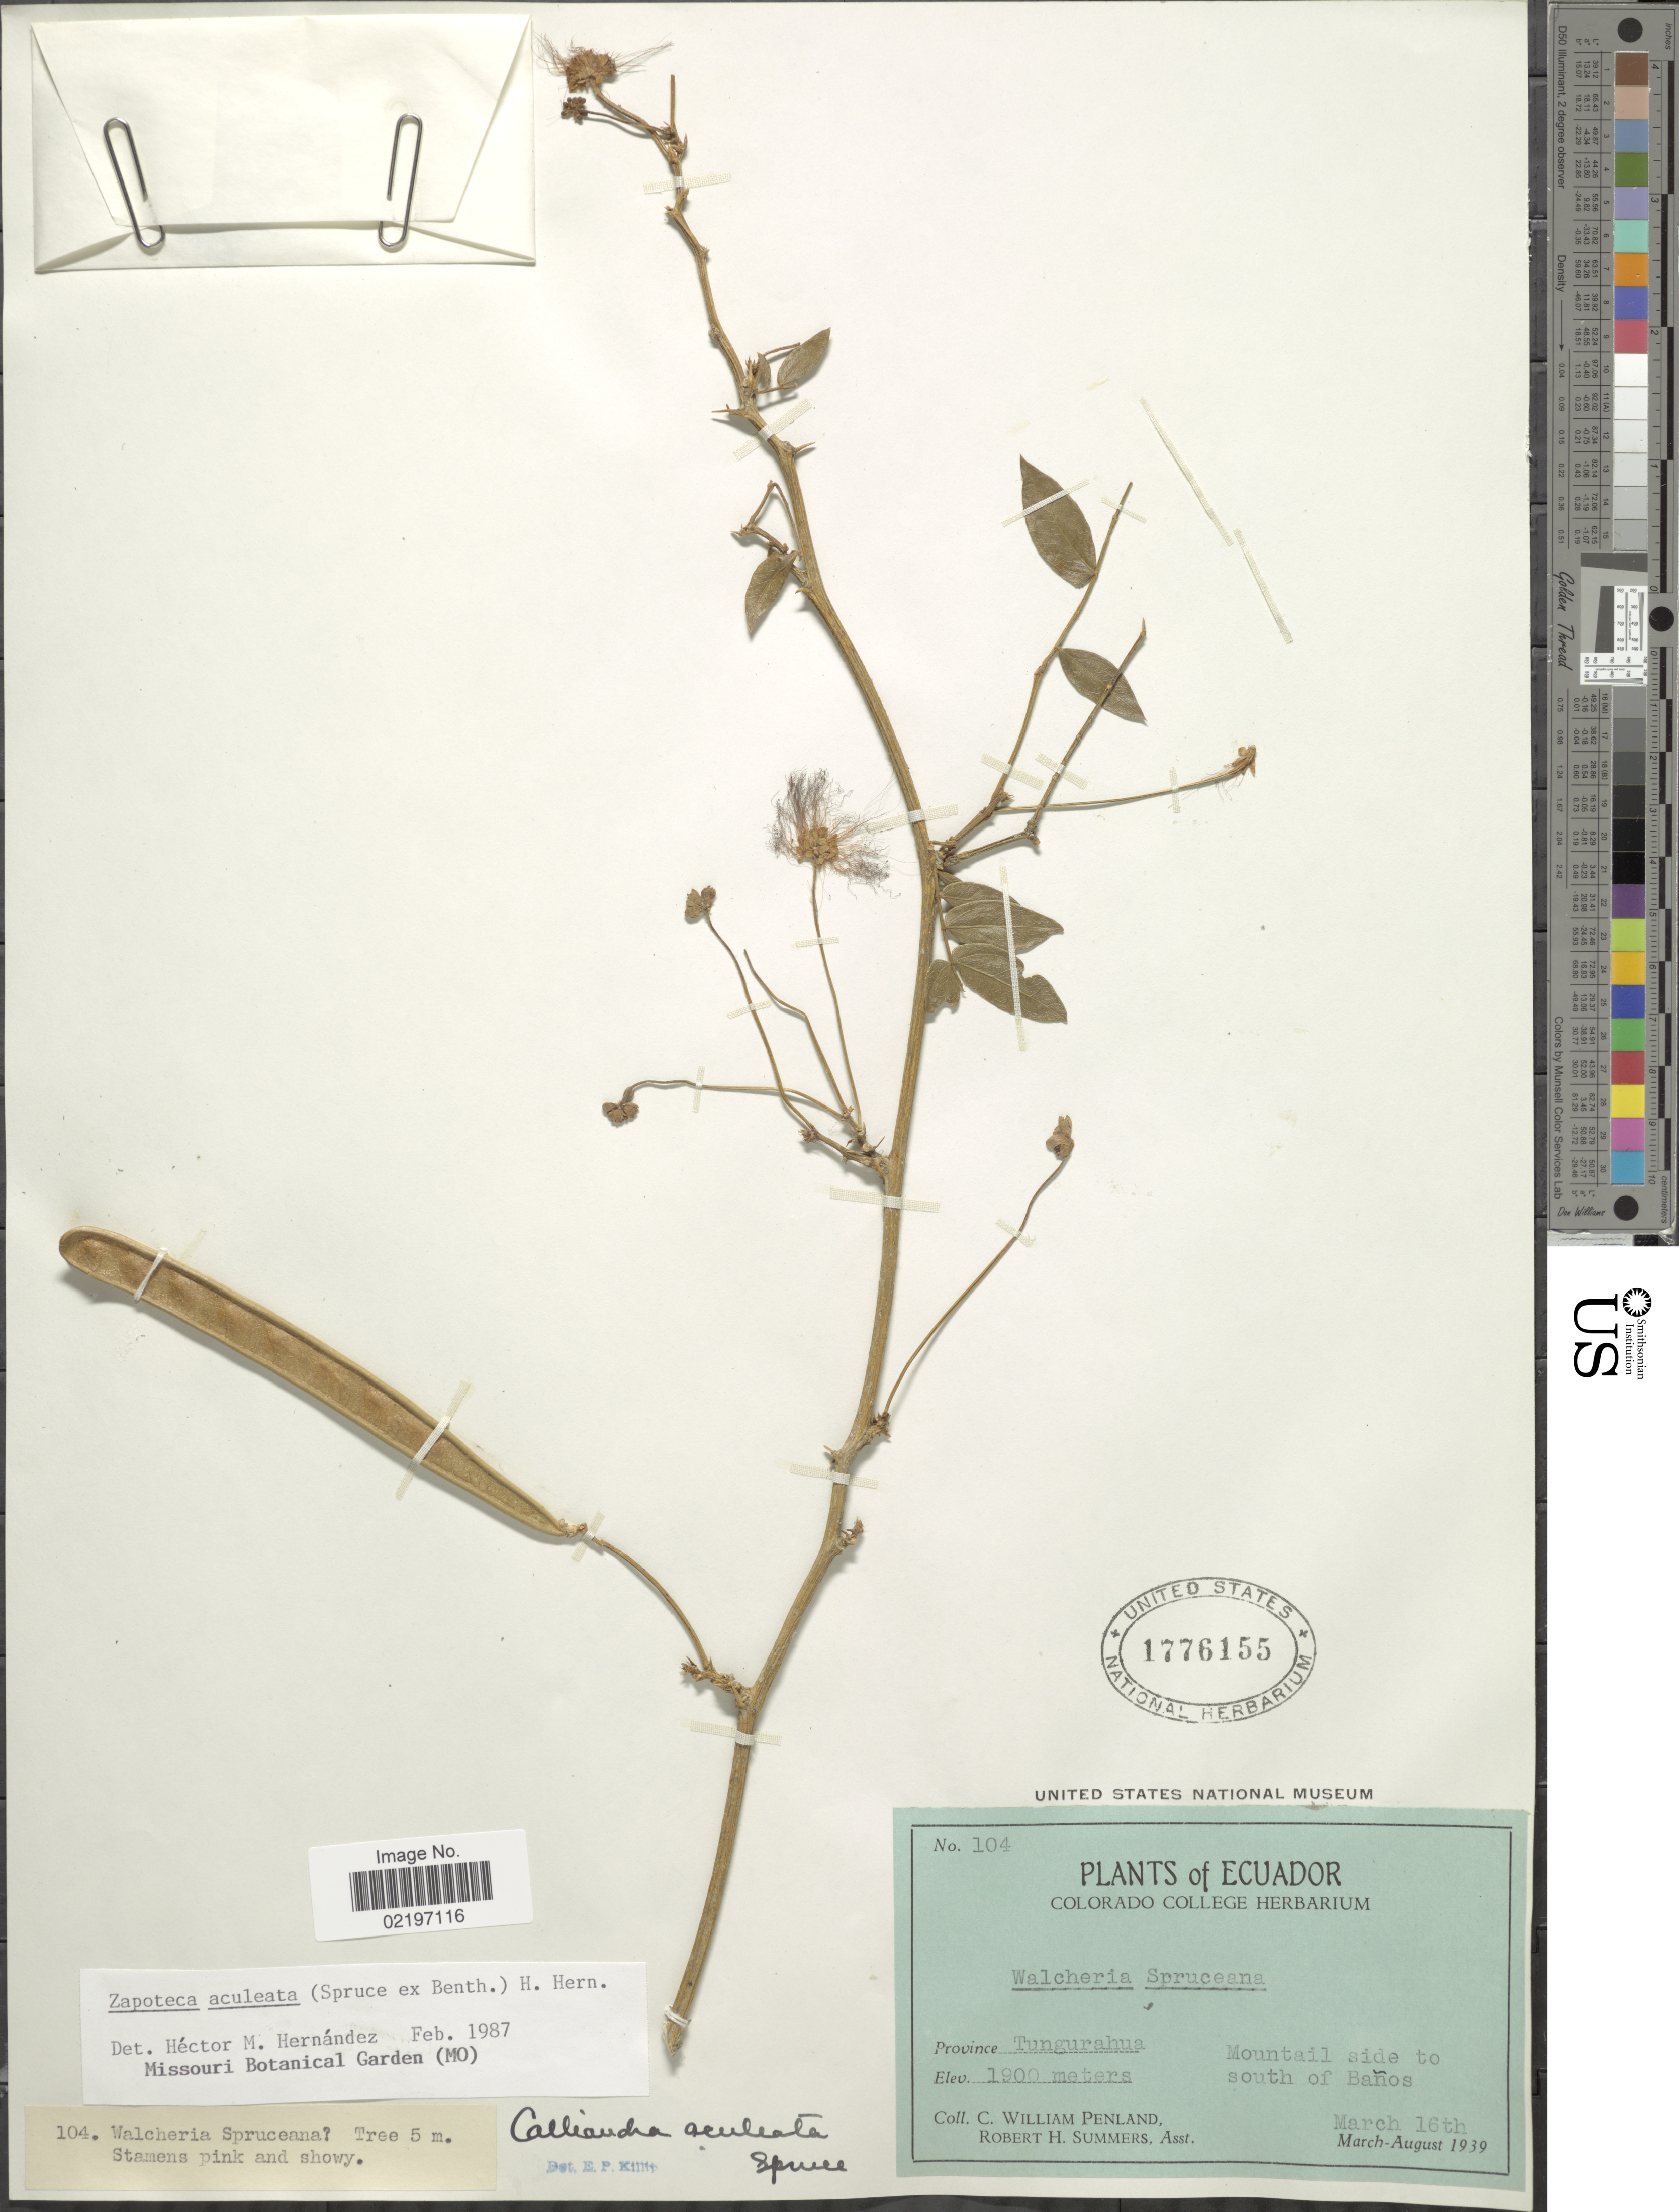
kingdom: Plantae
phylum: Tracheophyta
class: Magnoliopsida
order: Fabales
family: Fabaceae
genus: Zapoteca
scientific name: Zapoteca aculeata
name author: (Spruce ex Benth.) H.M. Hern.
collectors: C. W. Penland & R. Summers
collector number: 104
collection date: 1939-03-16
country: Ecuador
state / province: Tungurahua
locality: Mountail side to south of Banos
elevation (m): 1900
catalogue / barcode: US 1776155